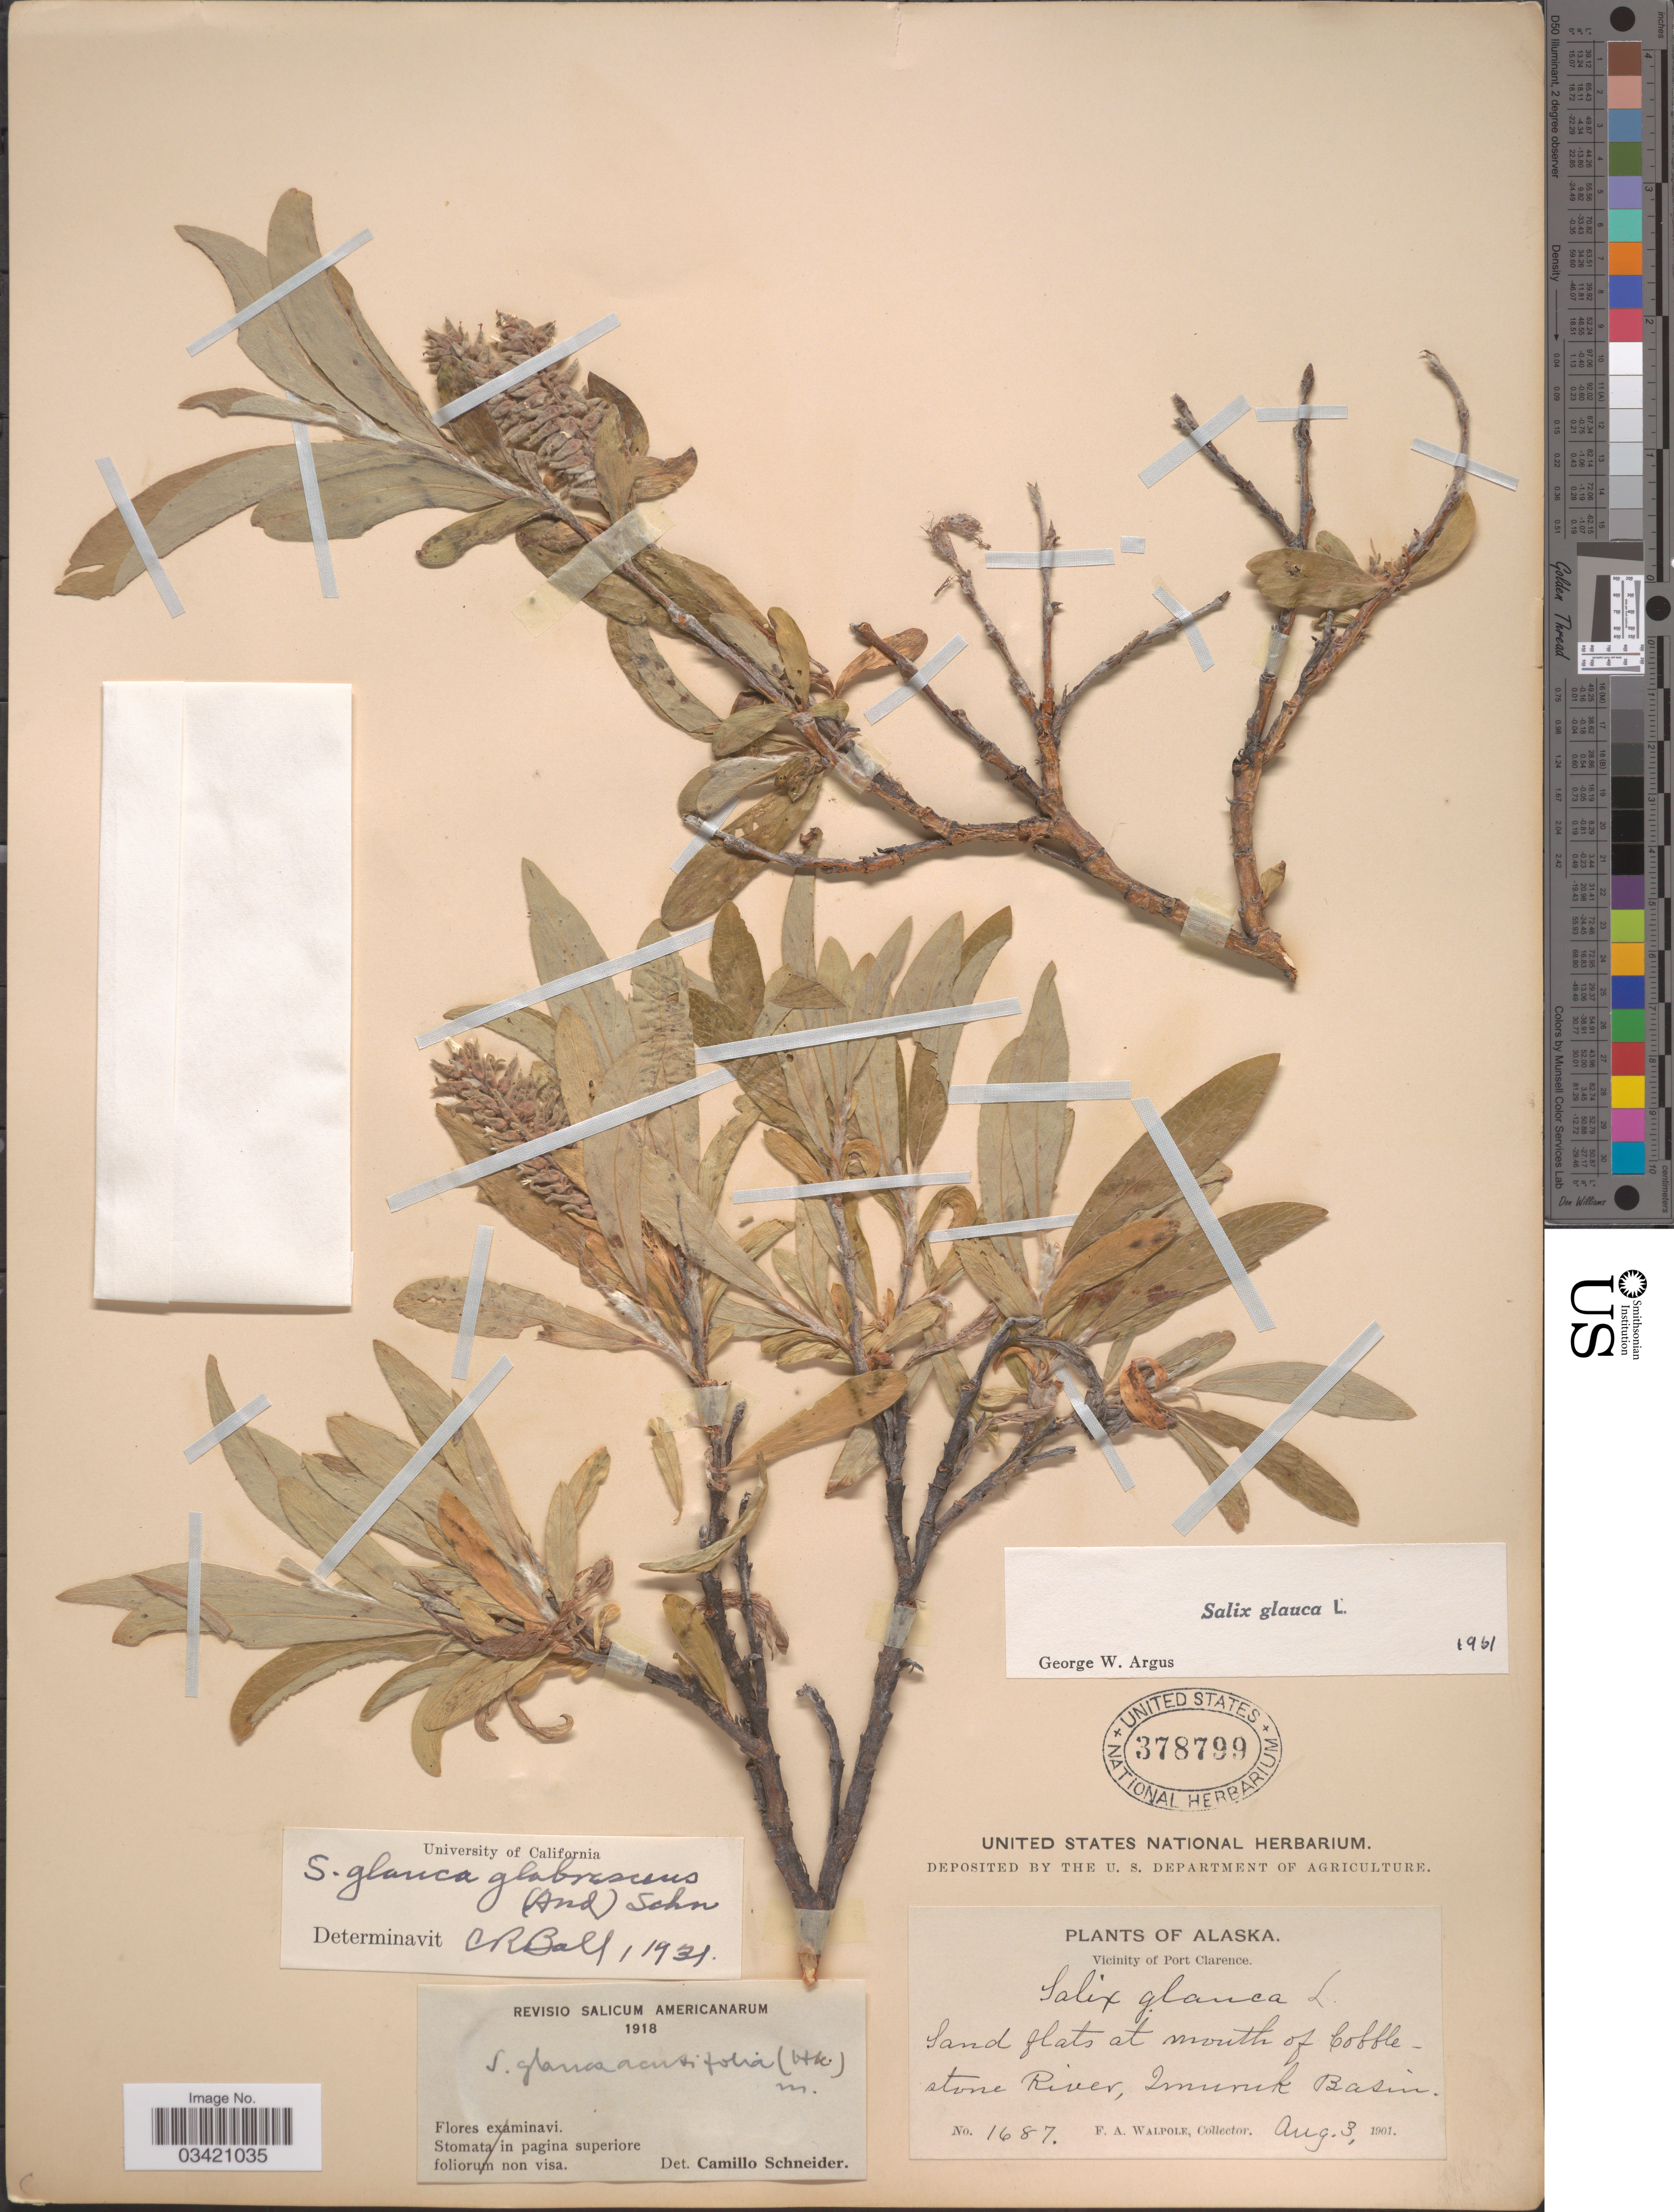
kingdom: Plantae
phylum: Tracheophyta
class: Magnoliopsida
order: Malpighiales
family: Salicaceae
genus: Salix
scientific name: Salix glauca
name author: L.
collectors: F. Walpole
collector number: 1687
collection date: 1901-08-03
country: United States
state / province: Alaska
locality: Vicinity of Port Clarence. Sand flats at mouth of Cobblestone river, Imuruk Basin.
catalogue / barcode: US 378799